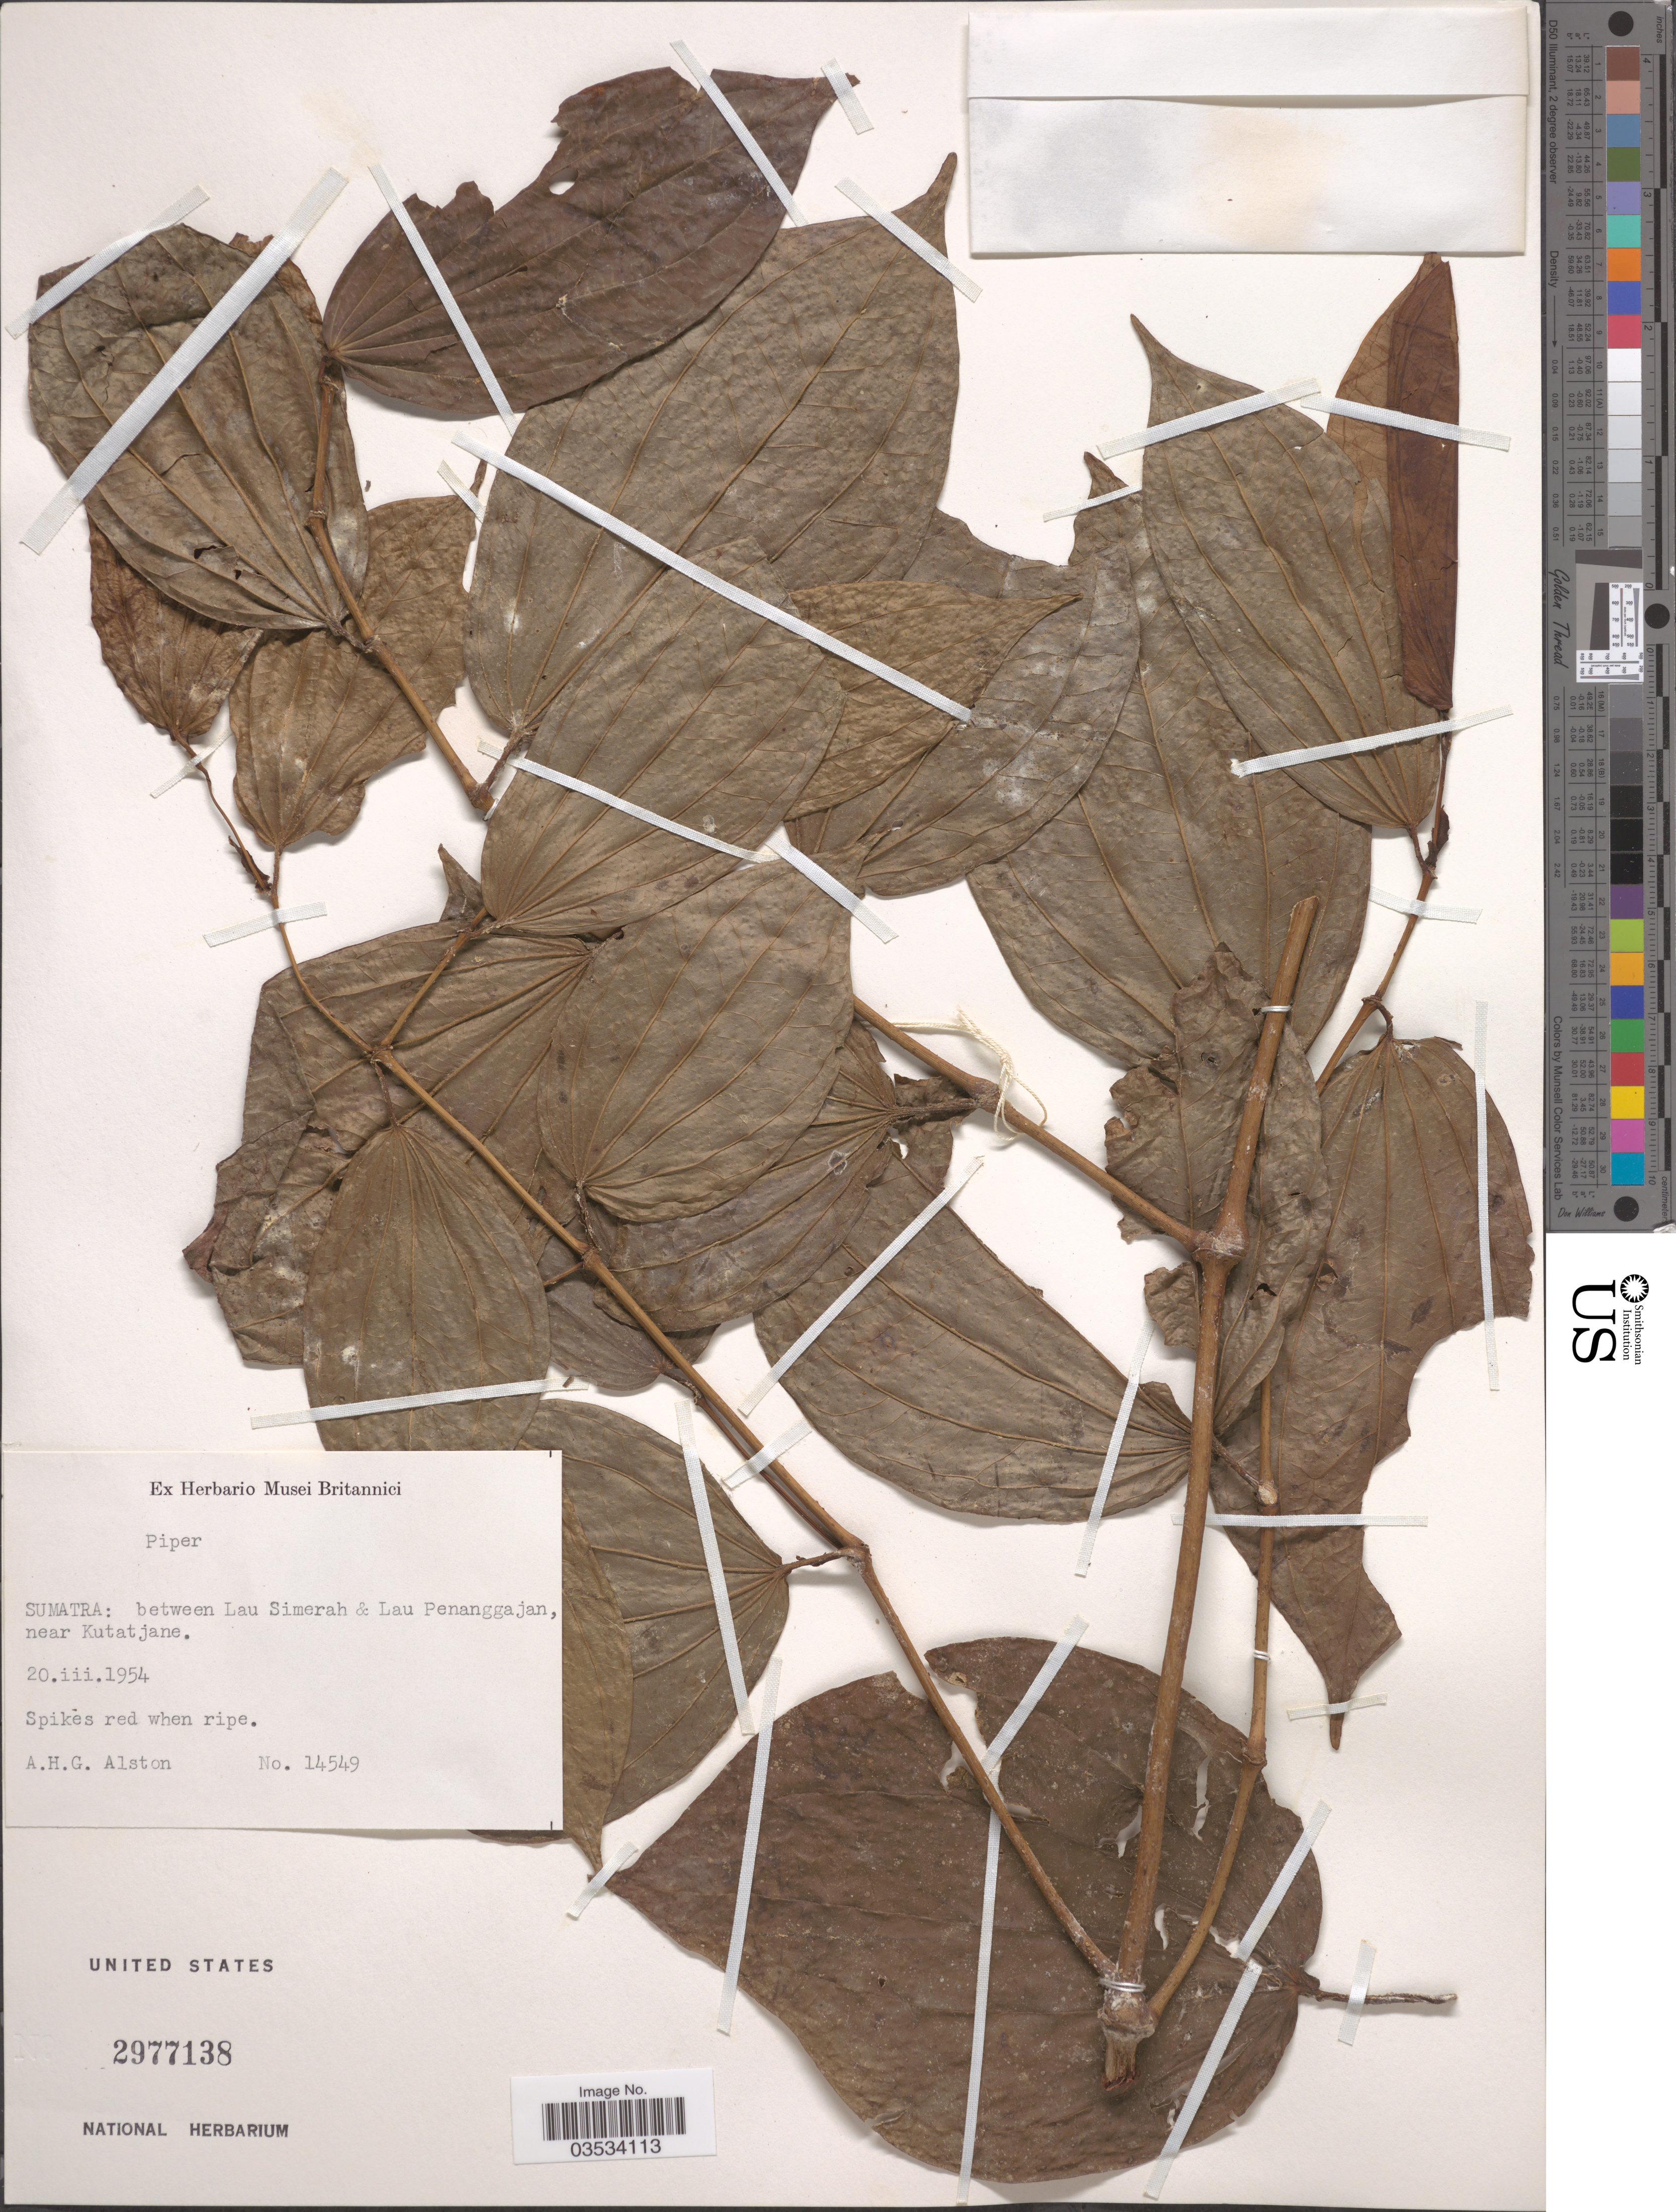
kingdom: Plantae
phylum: Tracheophyta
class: Magnoliopsida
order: Piperales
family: Piperaceae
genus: Piper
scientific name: Piper sp.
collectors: A. H. Alston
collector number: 14549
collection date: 1954-03-20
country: Indonesia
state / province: Sumatra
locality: Between Lau Simerah & Lau Penanggajan, near Kutatjane.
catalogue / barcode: US 2977138